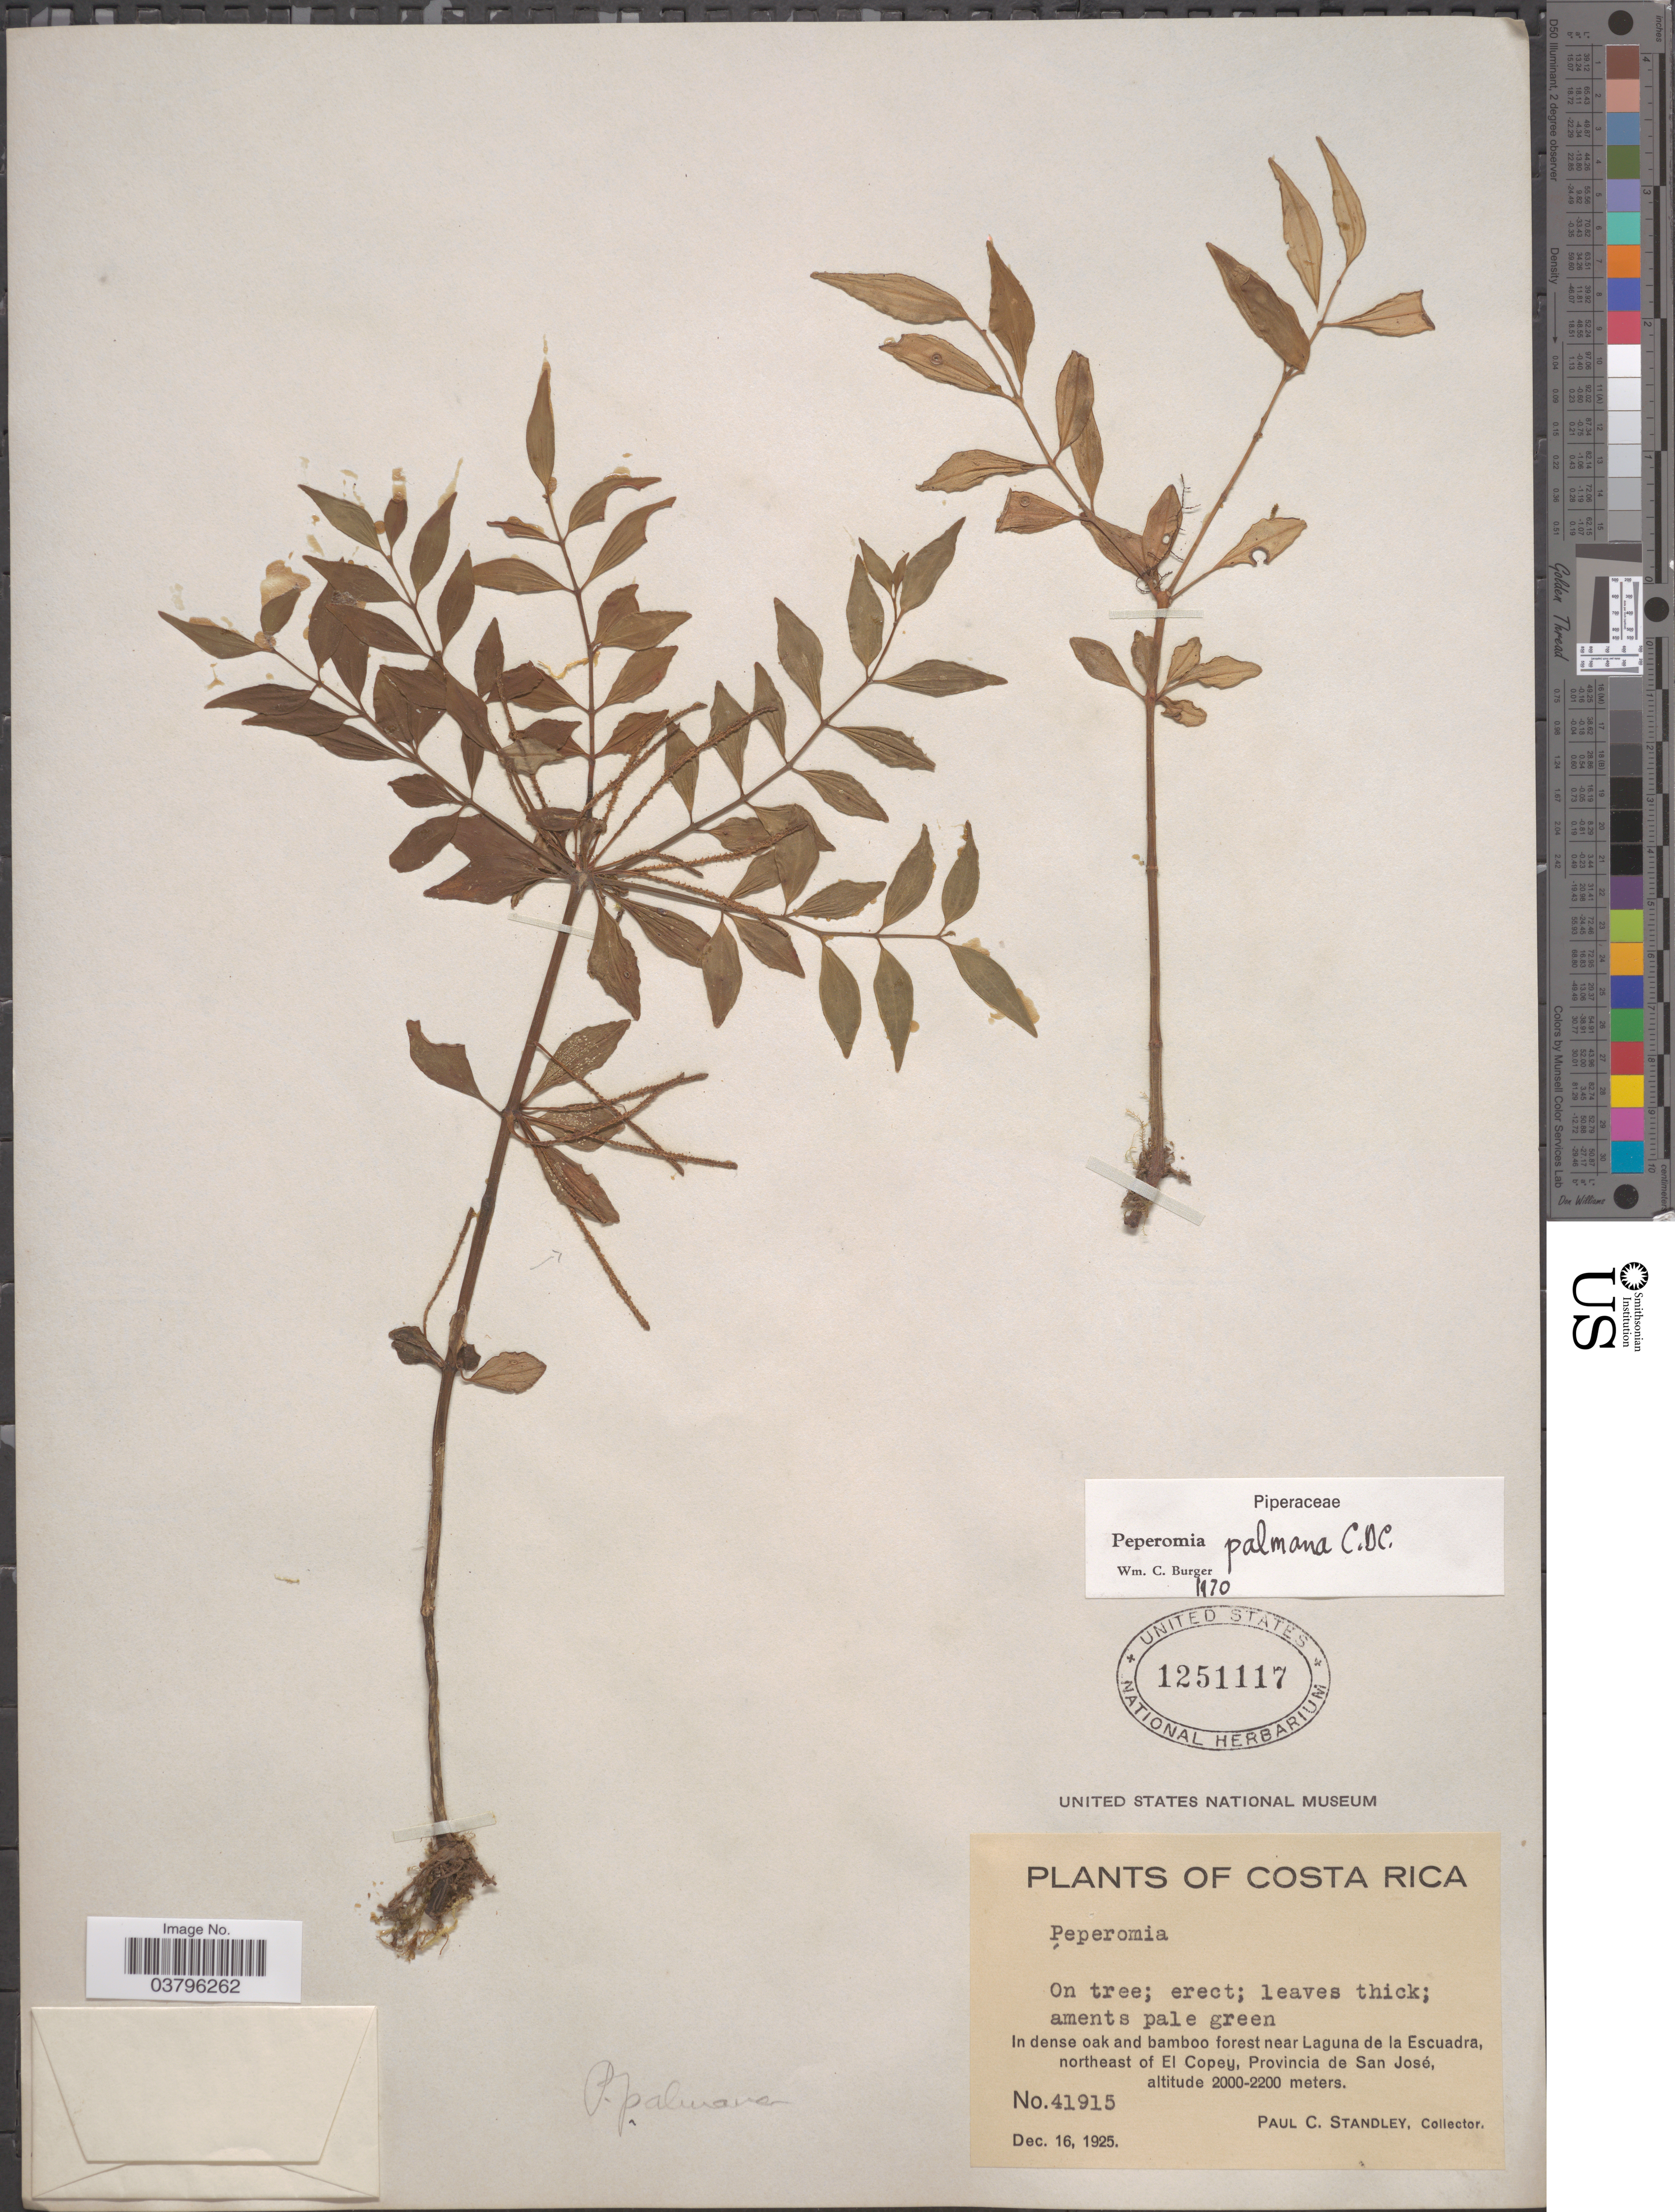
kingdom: Plantae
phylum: Tracheophyta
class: Magnoliopsida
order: Piperales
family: Piperaceae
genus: Peperomia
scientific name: Peperomia palmana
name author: C. DC.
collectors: P. C. Standley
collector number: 41915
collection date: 1925-12-16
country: Costa Rica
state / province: San José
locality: In dense oak and bamboo forest near Laguna de la Escuadra, northeast of El Copey.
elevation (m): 2000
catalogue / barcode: US 1251117